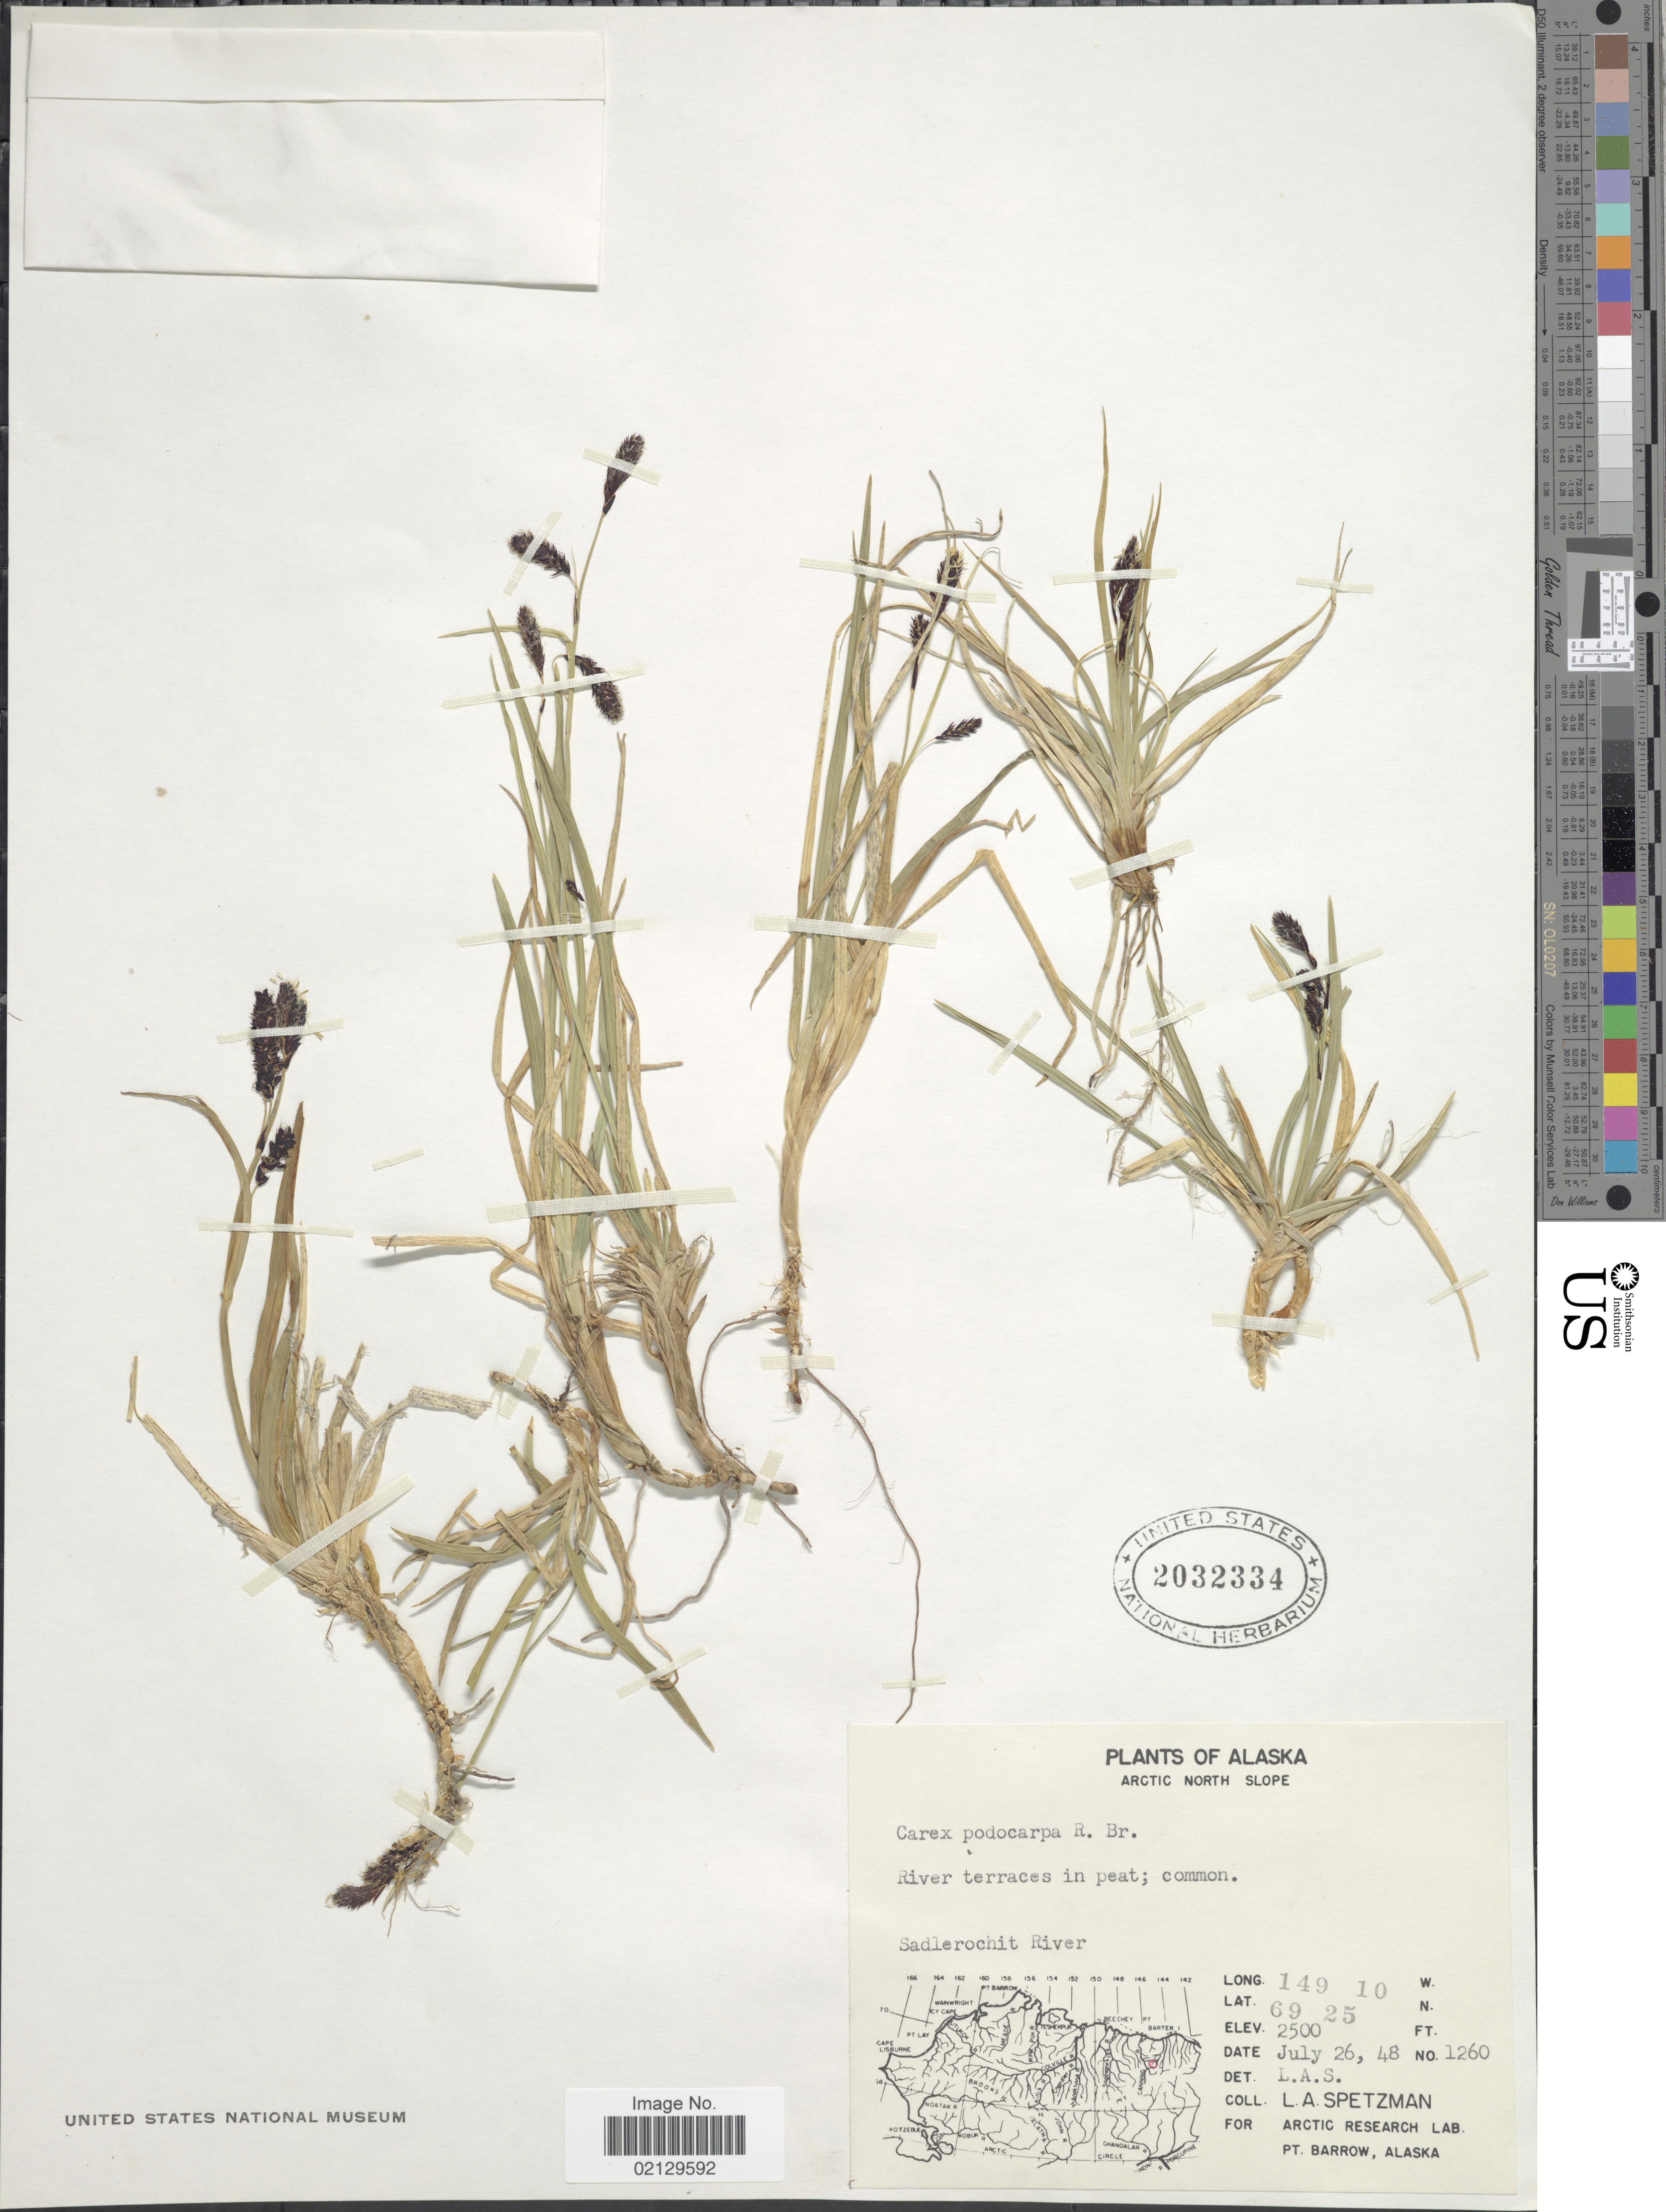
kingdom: Plantae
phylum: Tracheophyta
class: Liliopsida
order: Poales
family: Cyperaceae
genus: Carex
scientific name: Carex podocarpa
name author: R. Br.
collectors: L. Spetzman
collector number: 1260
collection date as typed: Transcribed d/m/y: 26/7/48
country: United States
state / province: Alaska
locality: Alaska, Arctic North Slope. River terraces in peat, Sadlerochit River.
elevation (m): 762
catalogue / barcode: US 2032334